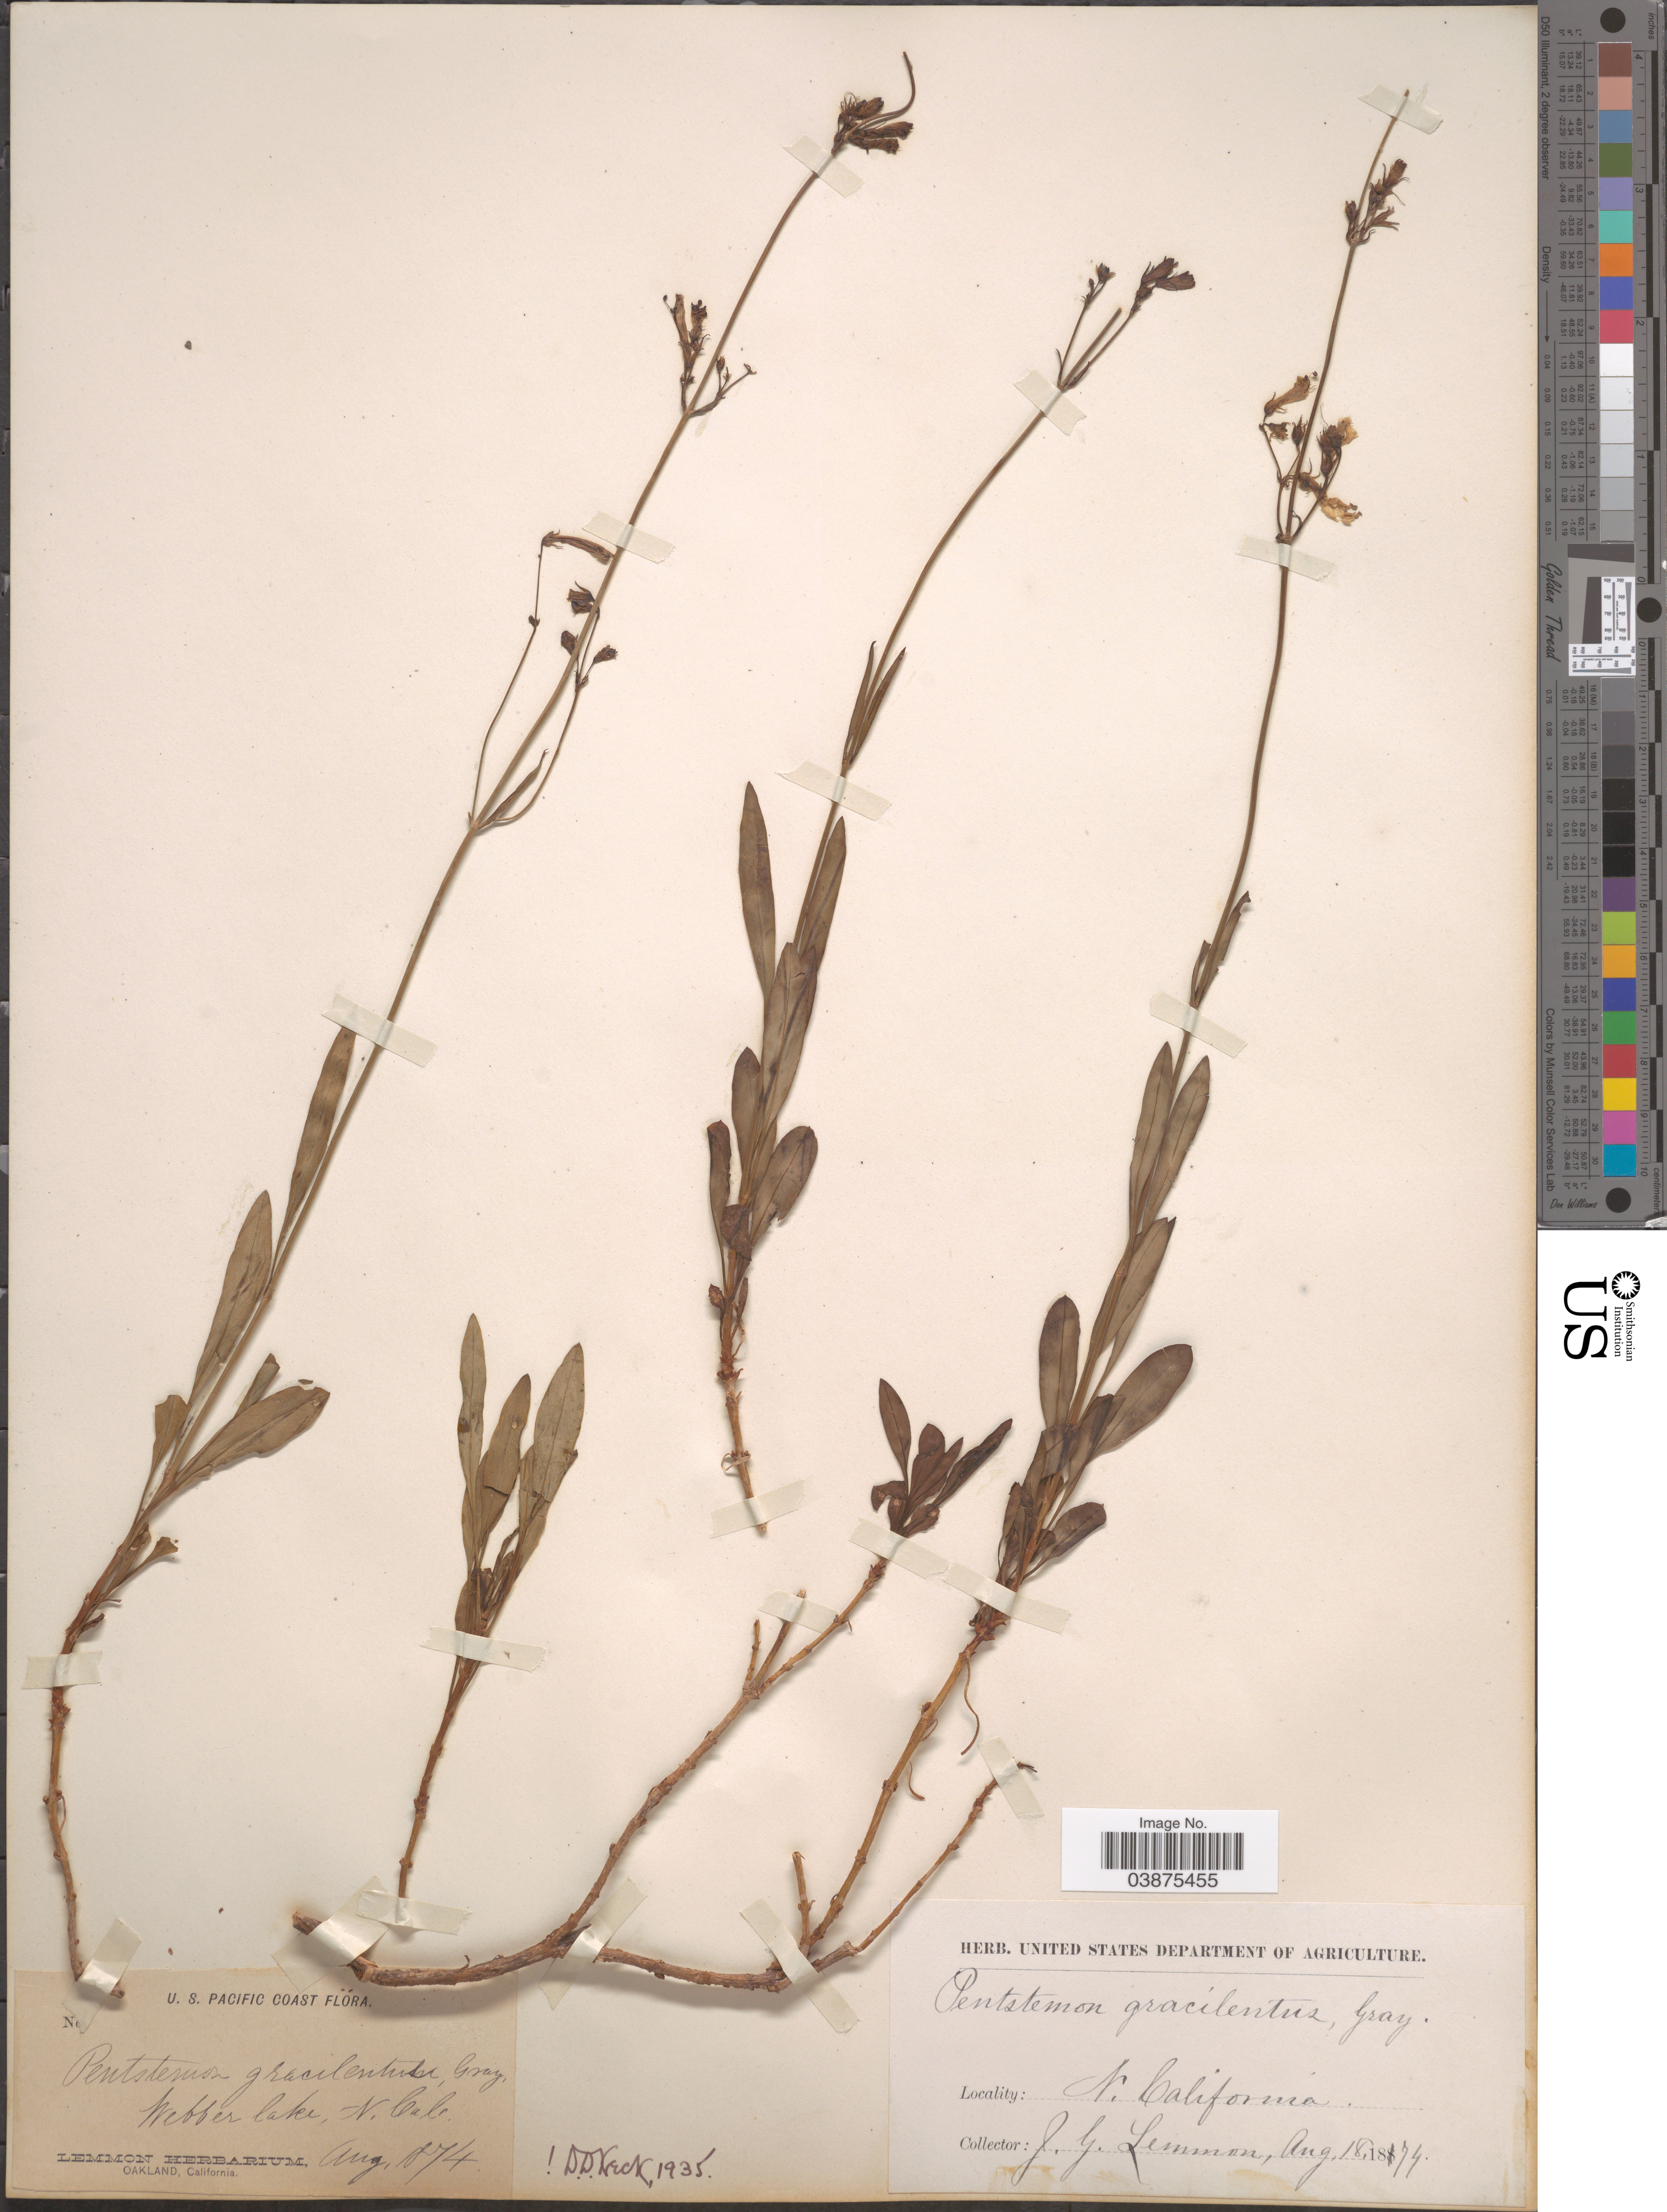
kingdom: Plantae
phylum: Tracheophyta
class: Magnoliopsida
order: Lamiales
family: Plantaginaceae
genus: Penstemon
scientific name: Penstemon gracilentus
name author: A. Gray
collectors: J. Lemmon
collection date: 1874-08-18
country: United States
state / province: California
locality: U. S. Pacific Coast. Webber Lake, N. California.